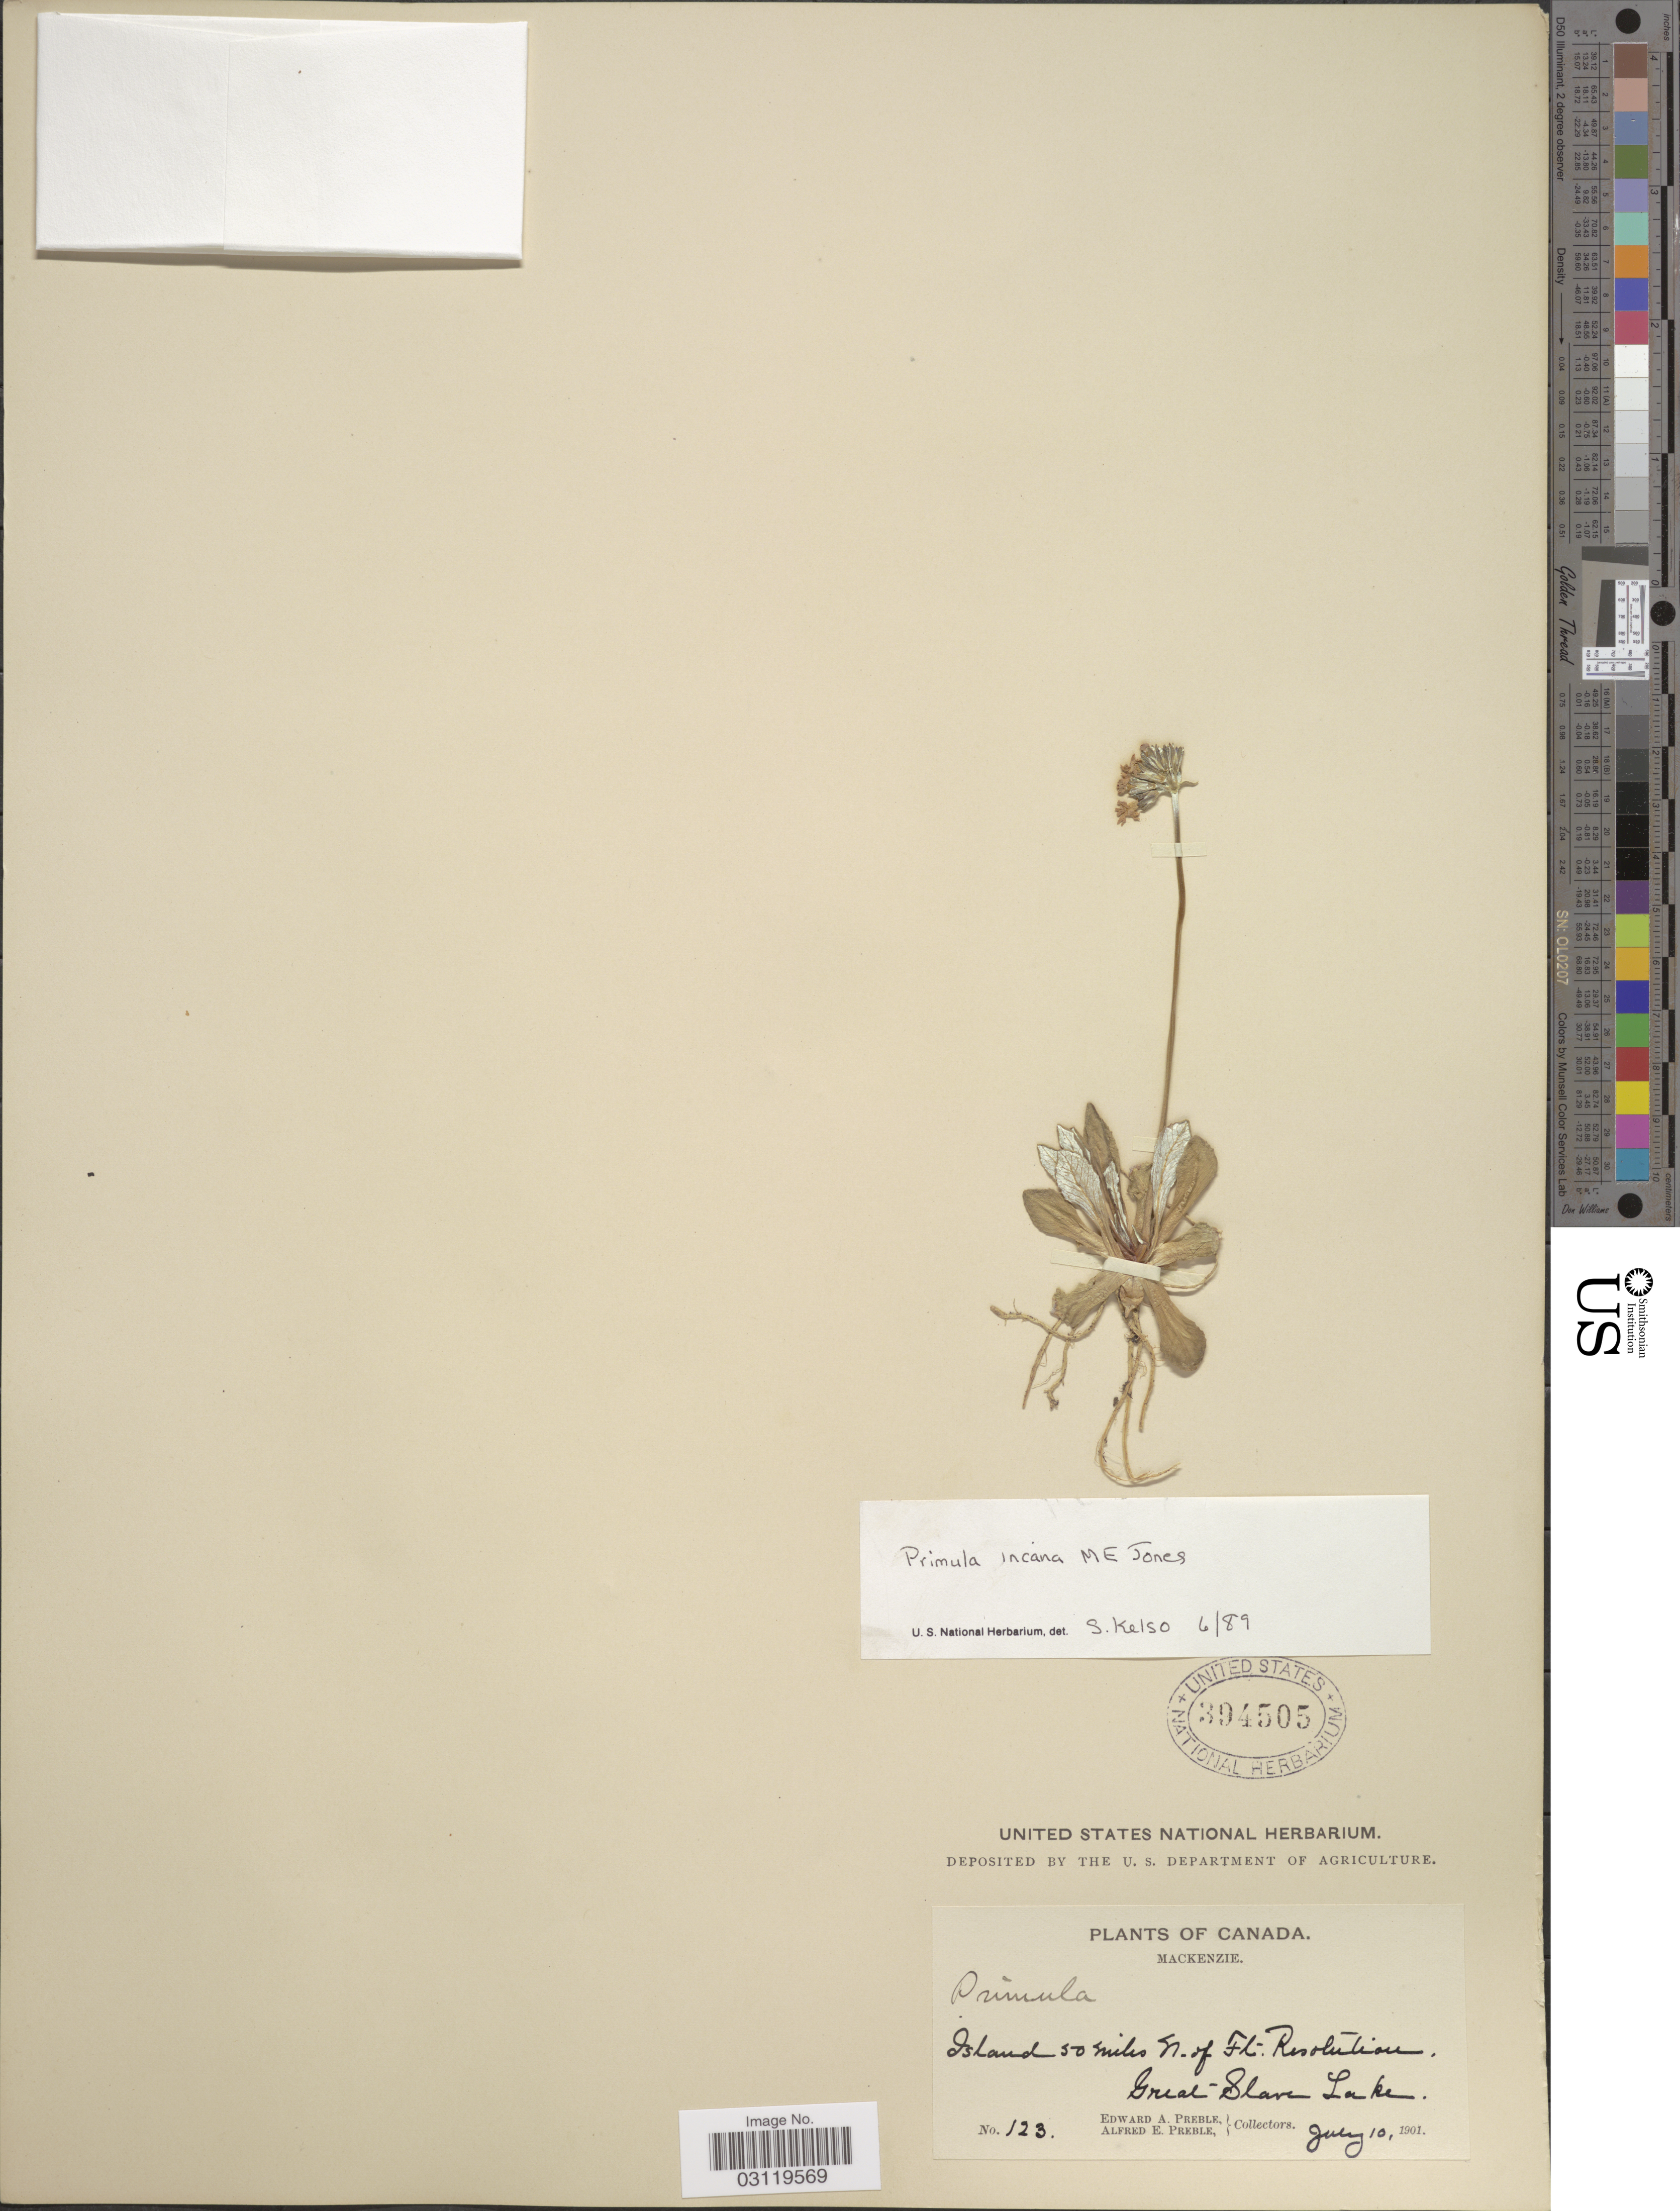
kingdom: Plantae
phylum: Tracheophyta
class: Magnoliopsida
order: Ericales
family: Primulaceae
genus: Primula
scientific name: Primula incana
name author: M.E. Jones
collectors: E. Preble & A. Preble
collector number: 123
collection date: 1901-07-10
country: Canada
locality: Mackenzie, Island 50 miles N. of Ft. Resolution, Great Slave Lake.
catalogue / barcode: US 394505